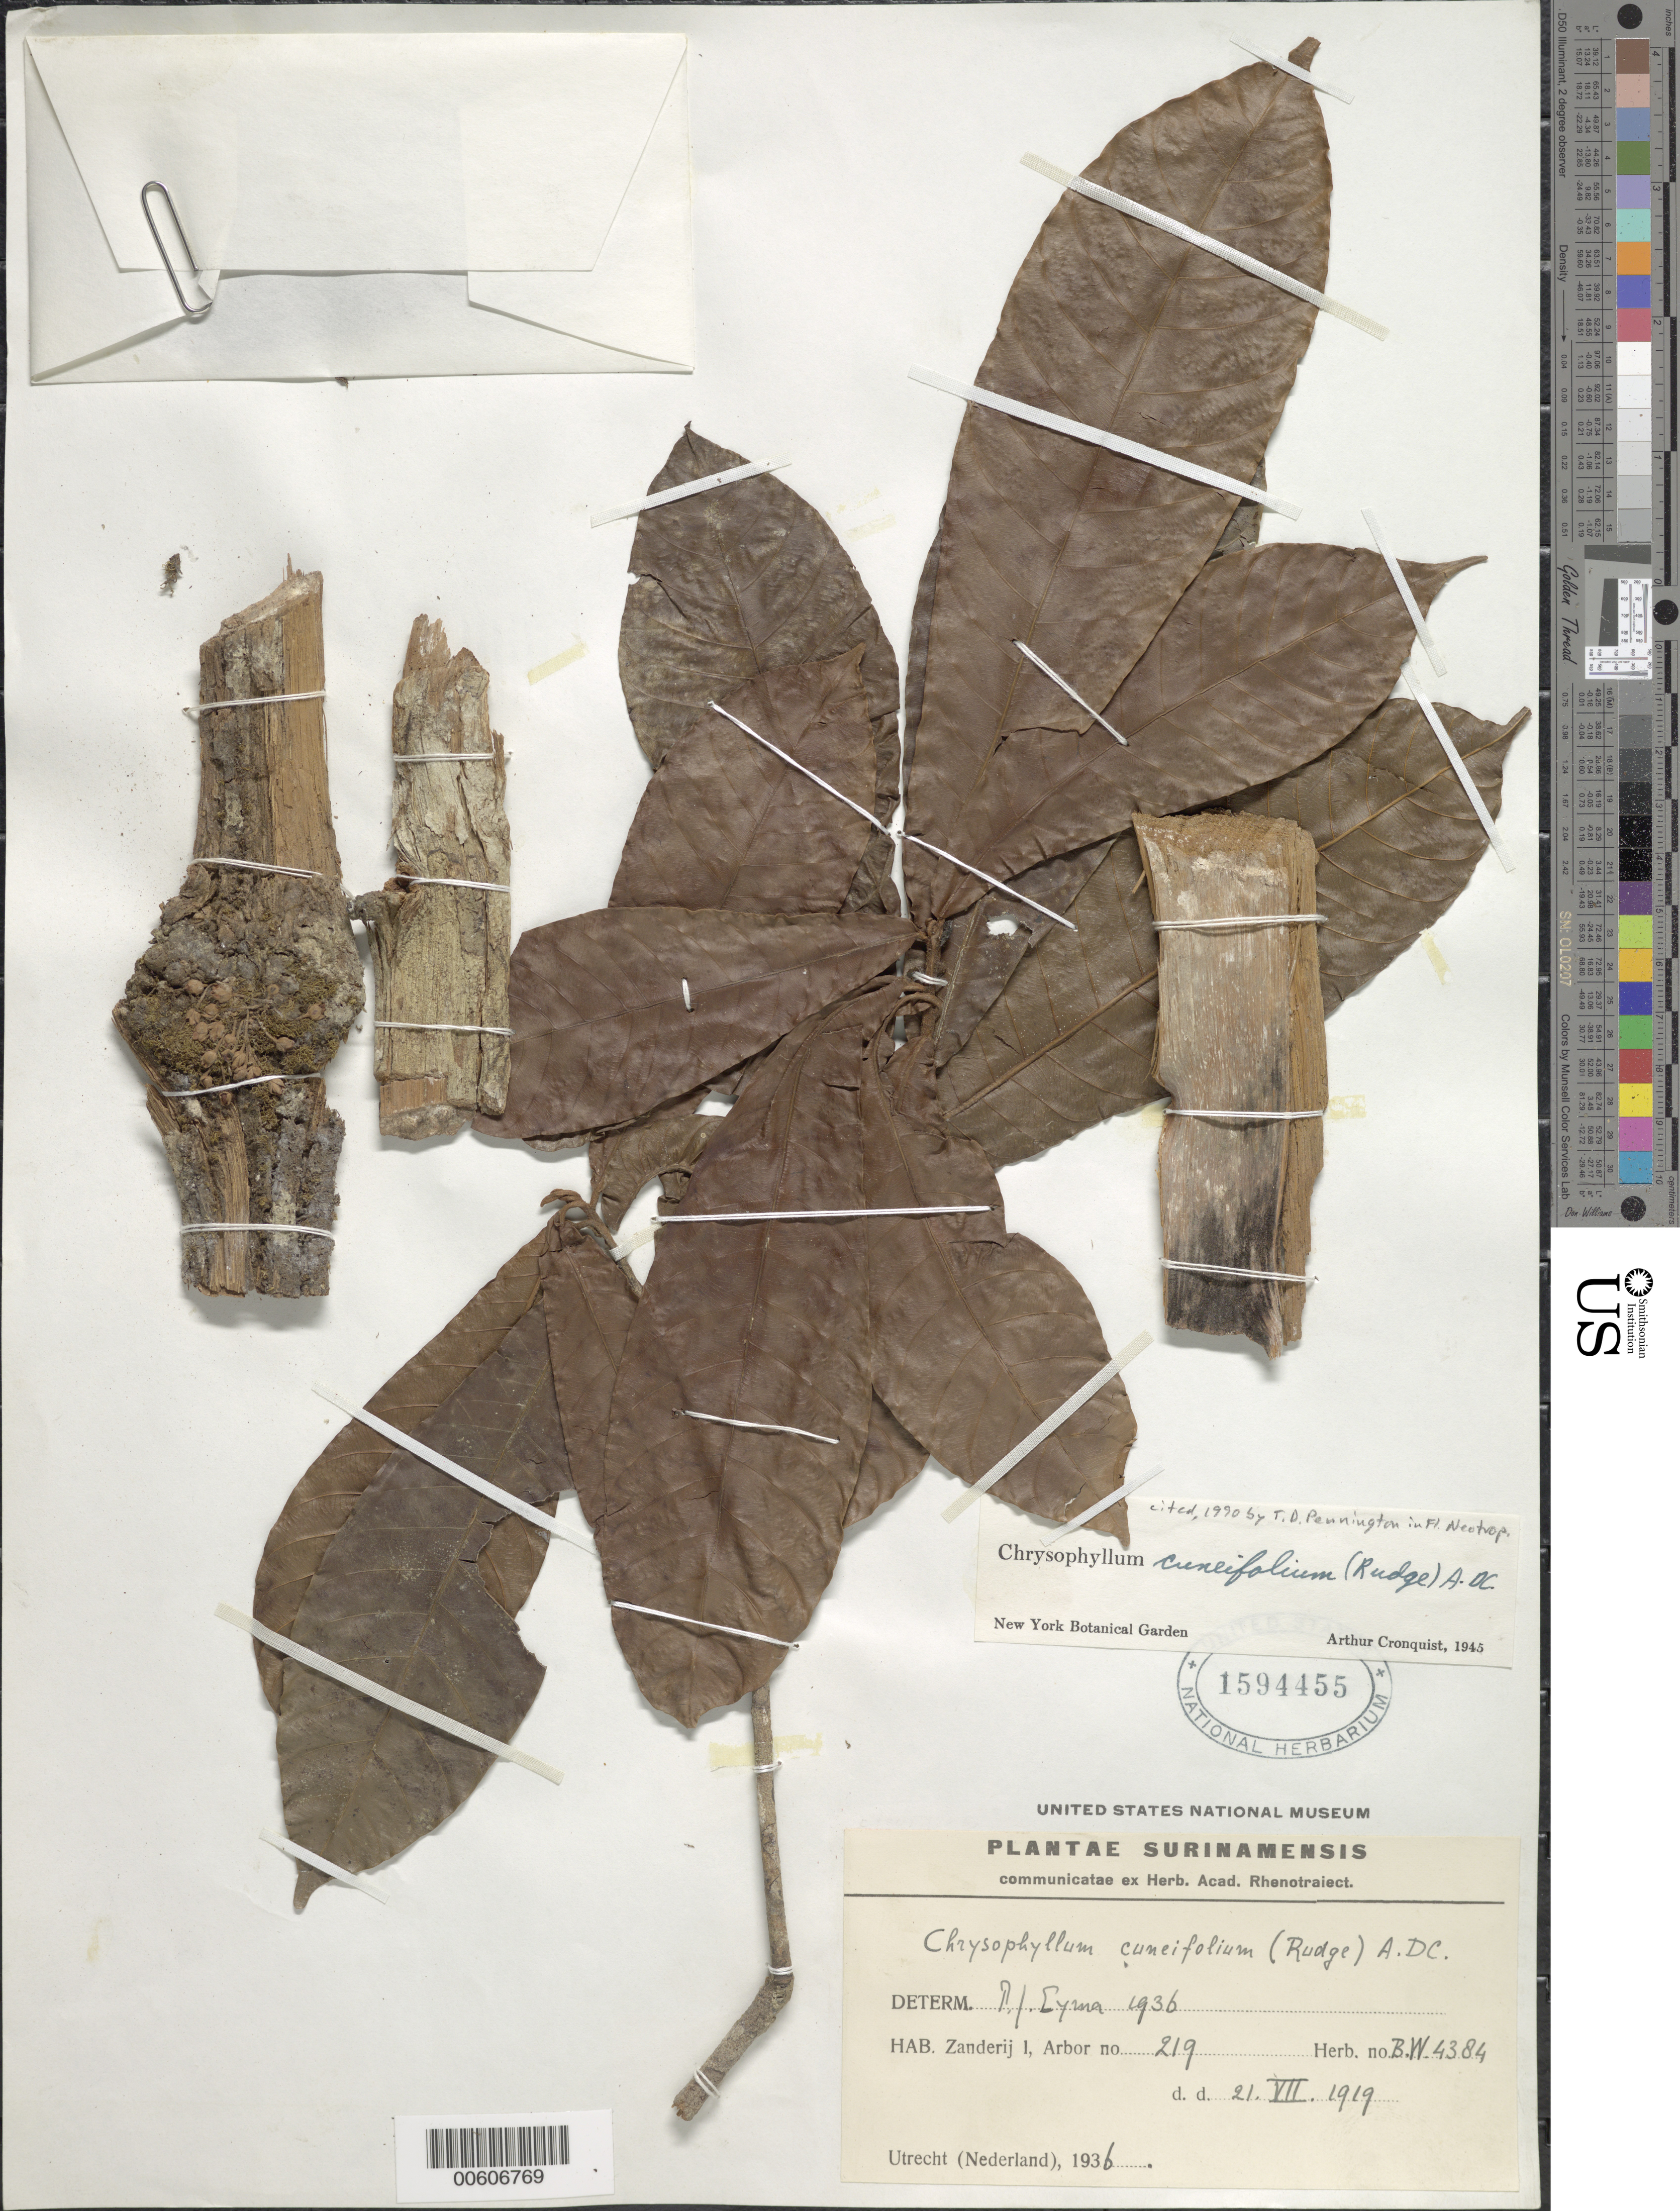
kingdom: Plantae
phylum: Tracheophyta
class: Magnoliopsida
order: Ericales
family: Sapotaceae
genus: Chrysophyllum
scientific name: Chrysophyllum cuneifolium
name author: (Rudge) A. DC.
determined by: Pennington, T. D., (K)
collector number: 4384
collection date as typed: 21-Jul-19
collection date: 1919-07-21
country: Suriname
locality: Zanderij I., Forest Reserve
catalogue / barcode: US 1594455